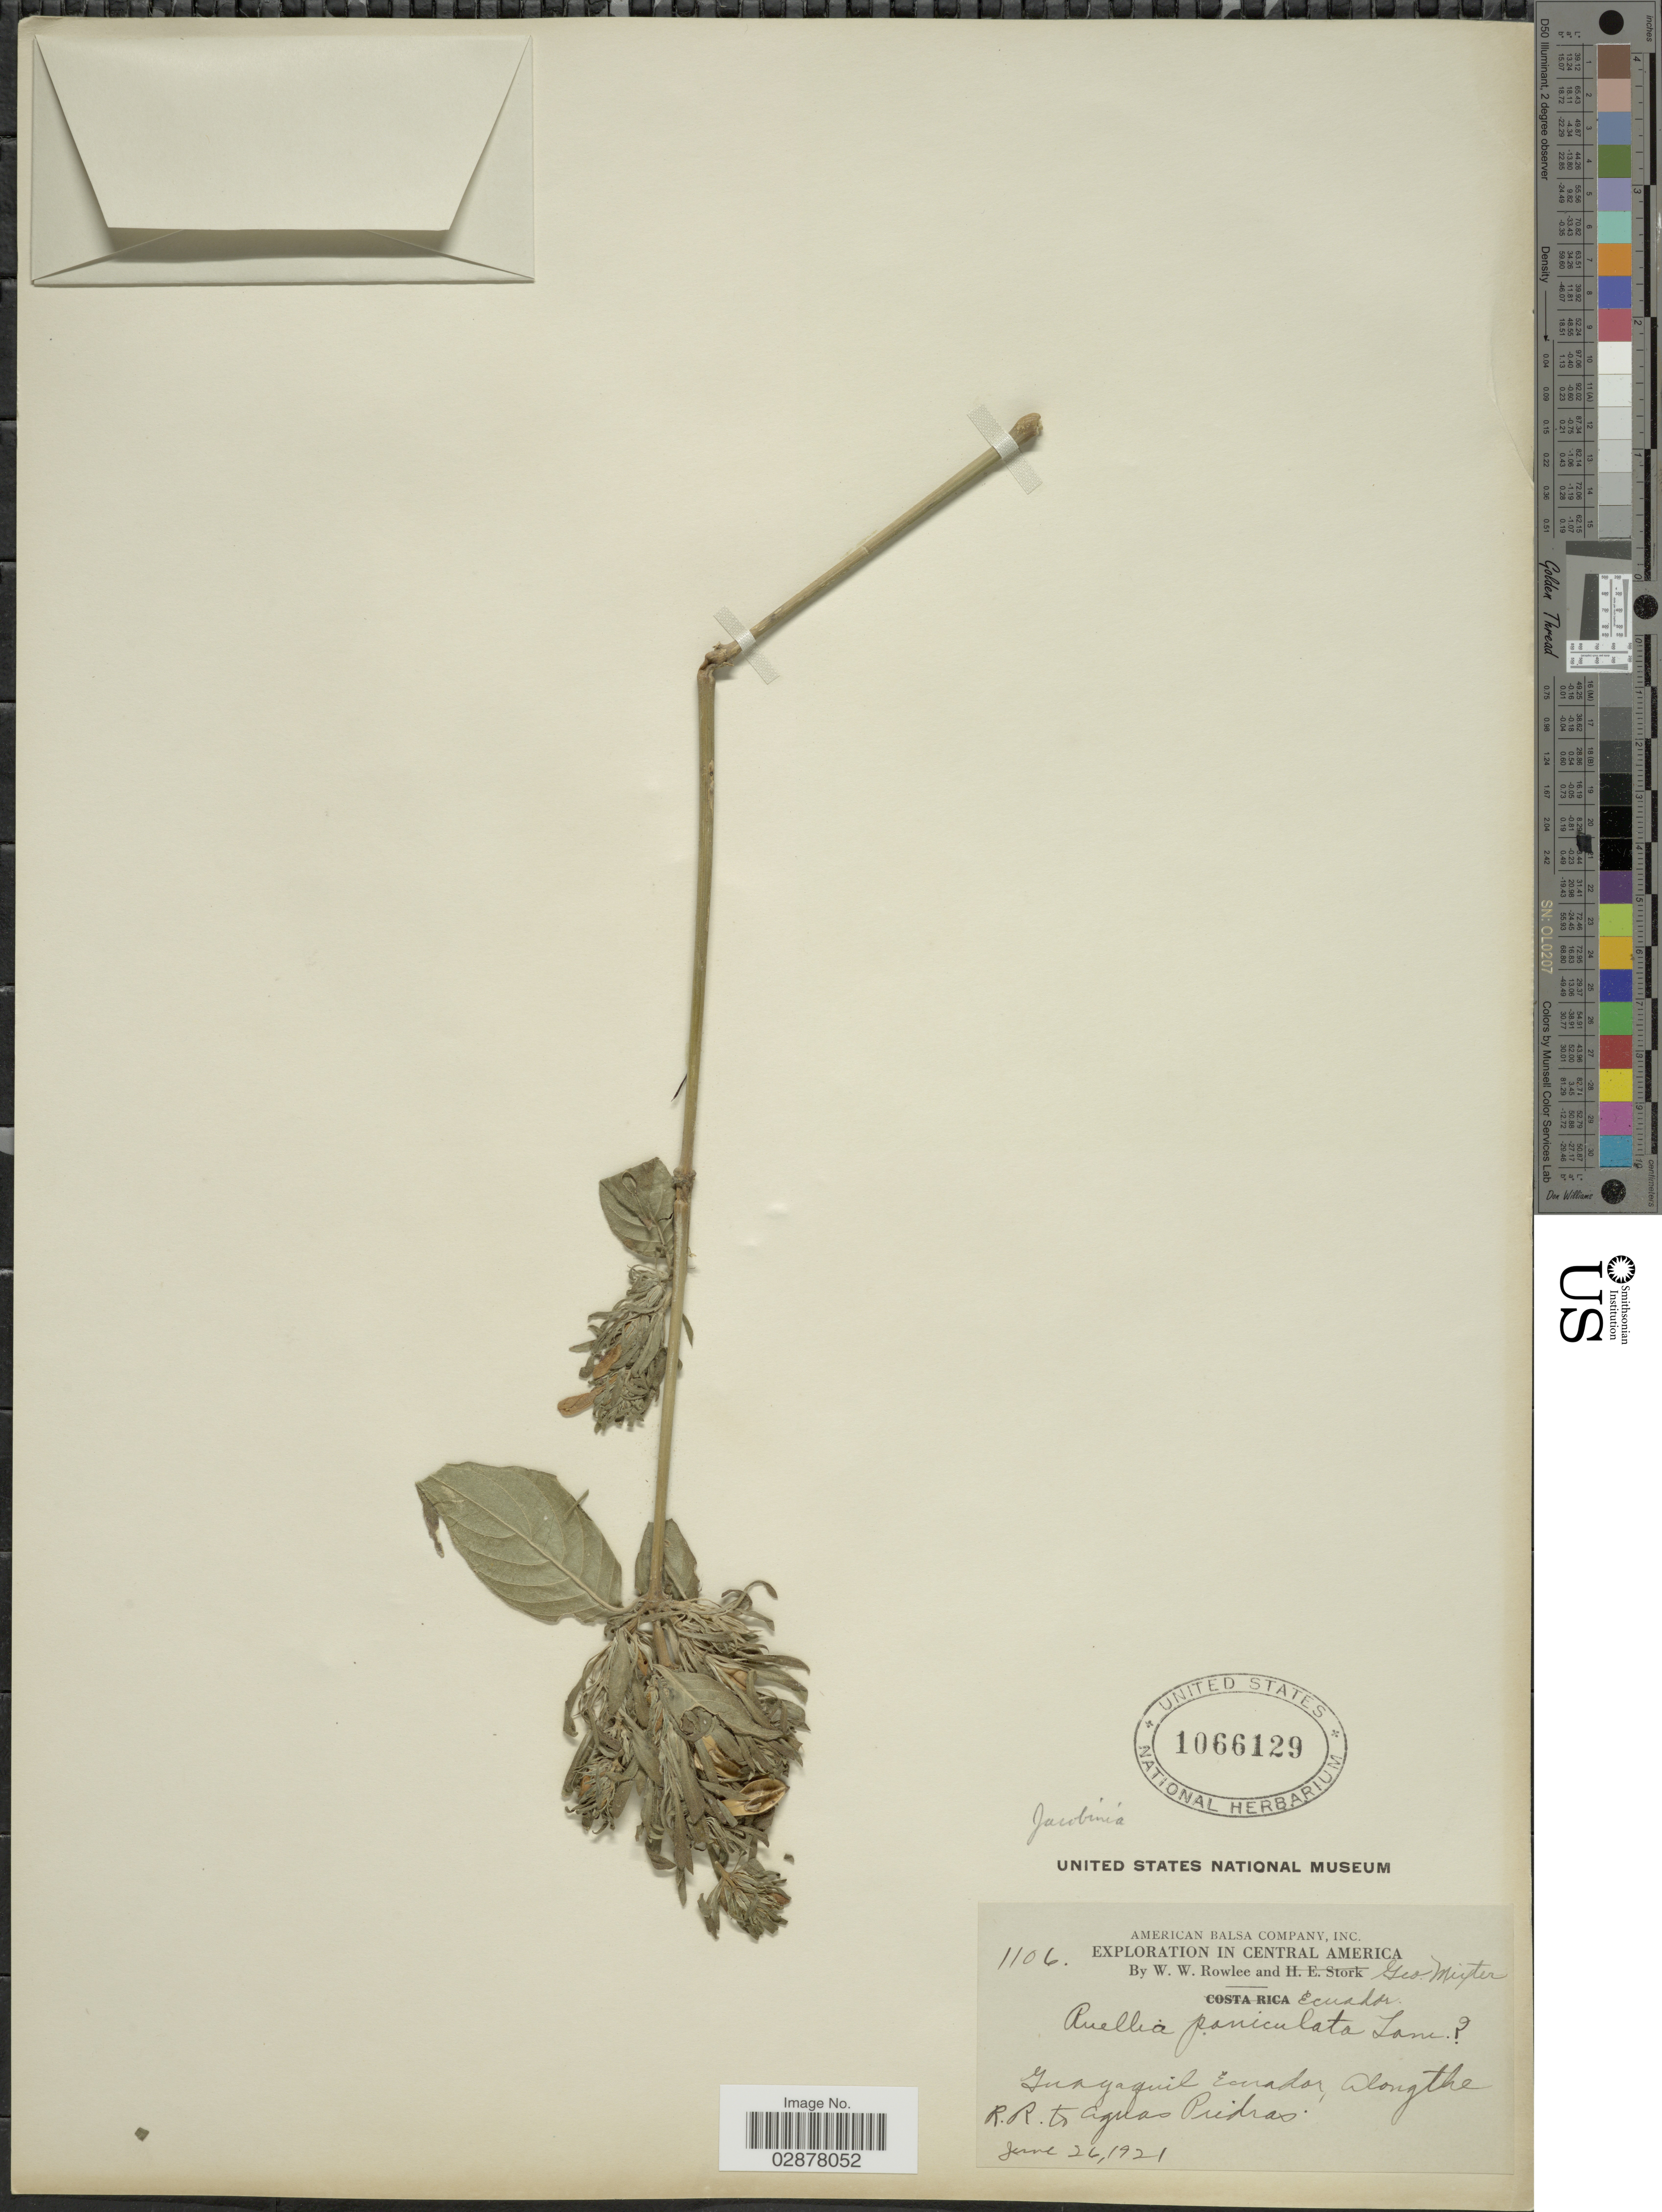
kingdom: Plantae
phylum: Tracheophyta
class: Magnoliopsida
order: Lamiales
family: Acanthaceae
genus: Justicia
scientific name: Justicia carthaginensis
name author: Jacq.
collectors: W. W. Rowlee & G. Mixter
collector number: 1106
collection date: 1921-06-26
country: Ecuador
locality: Inayaquil Ecuador, Along the R.R. to Aguas Piedras.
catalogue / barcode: US 1066129